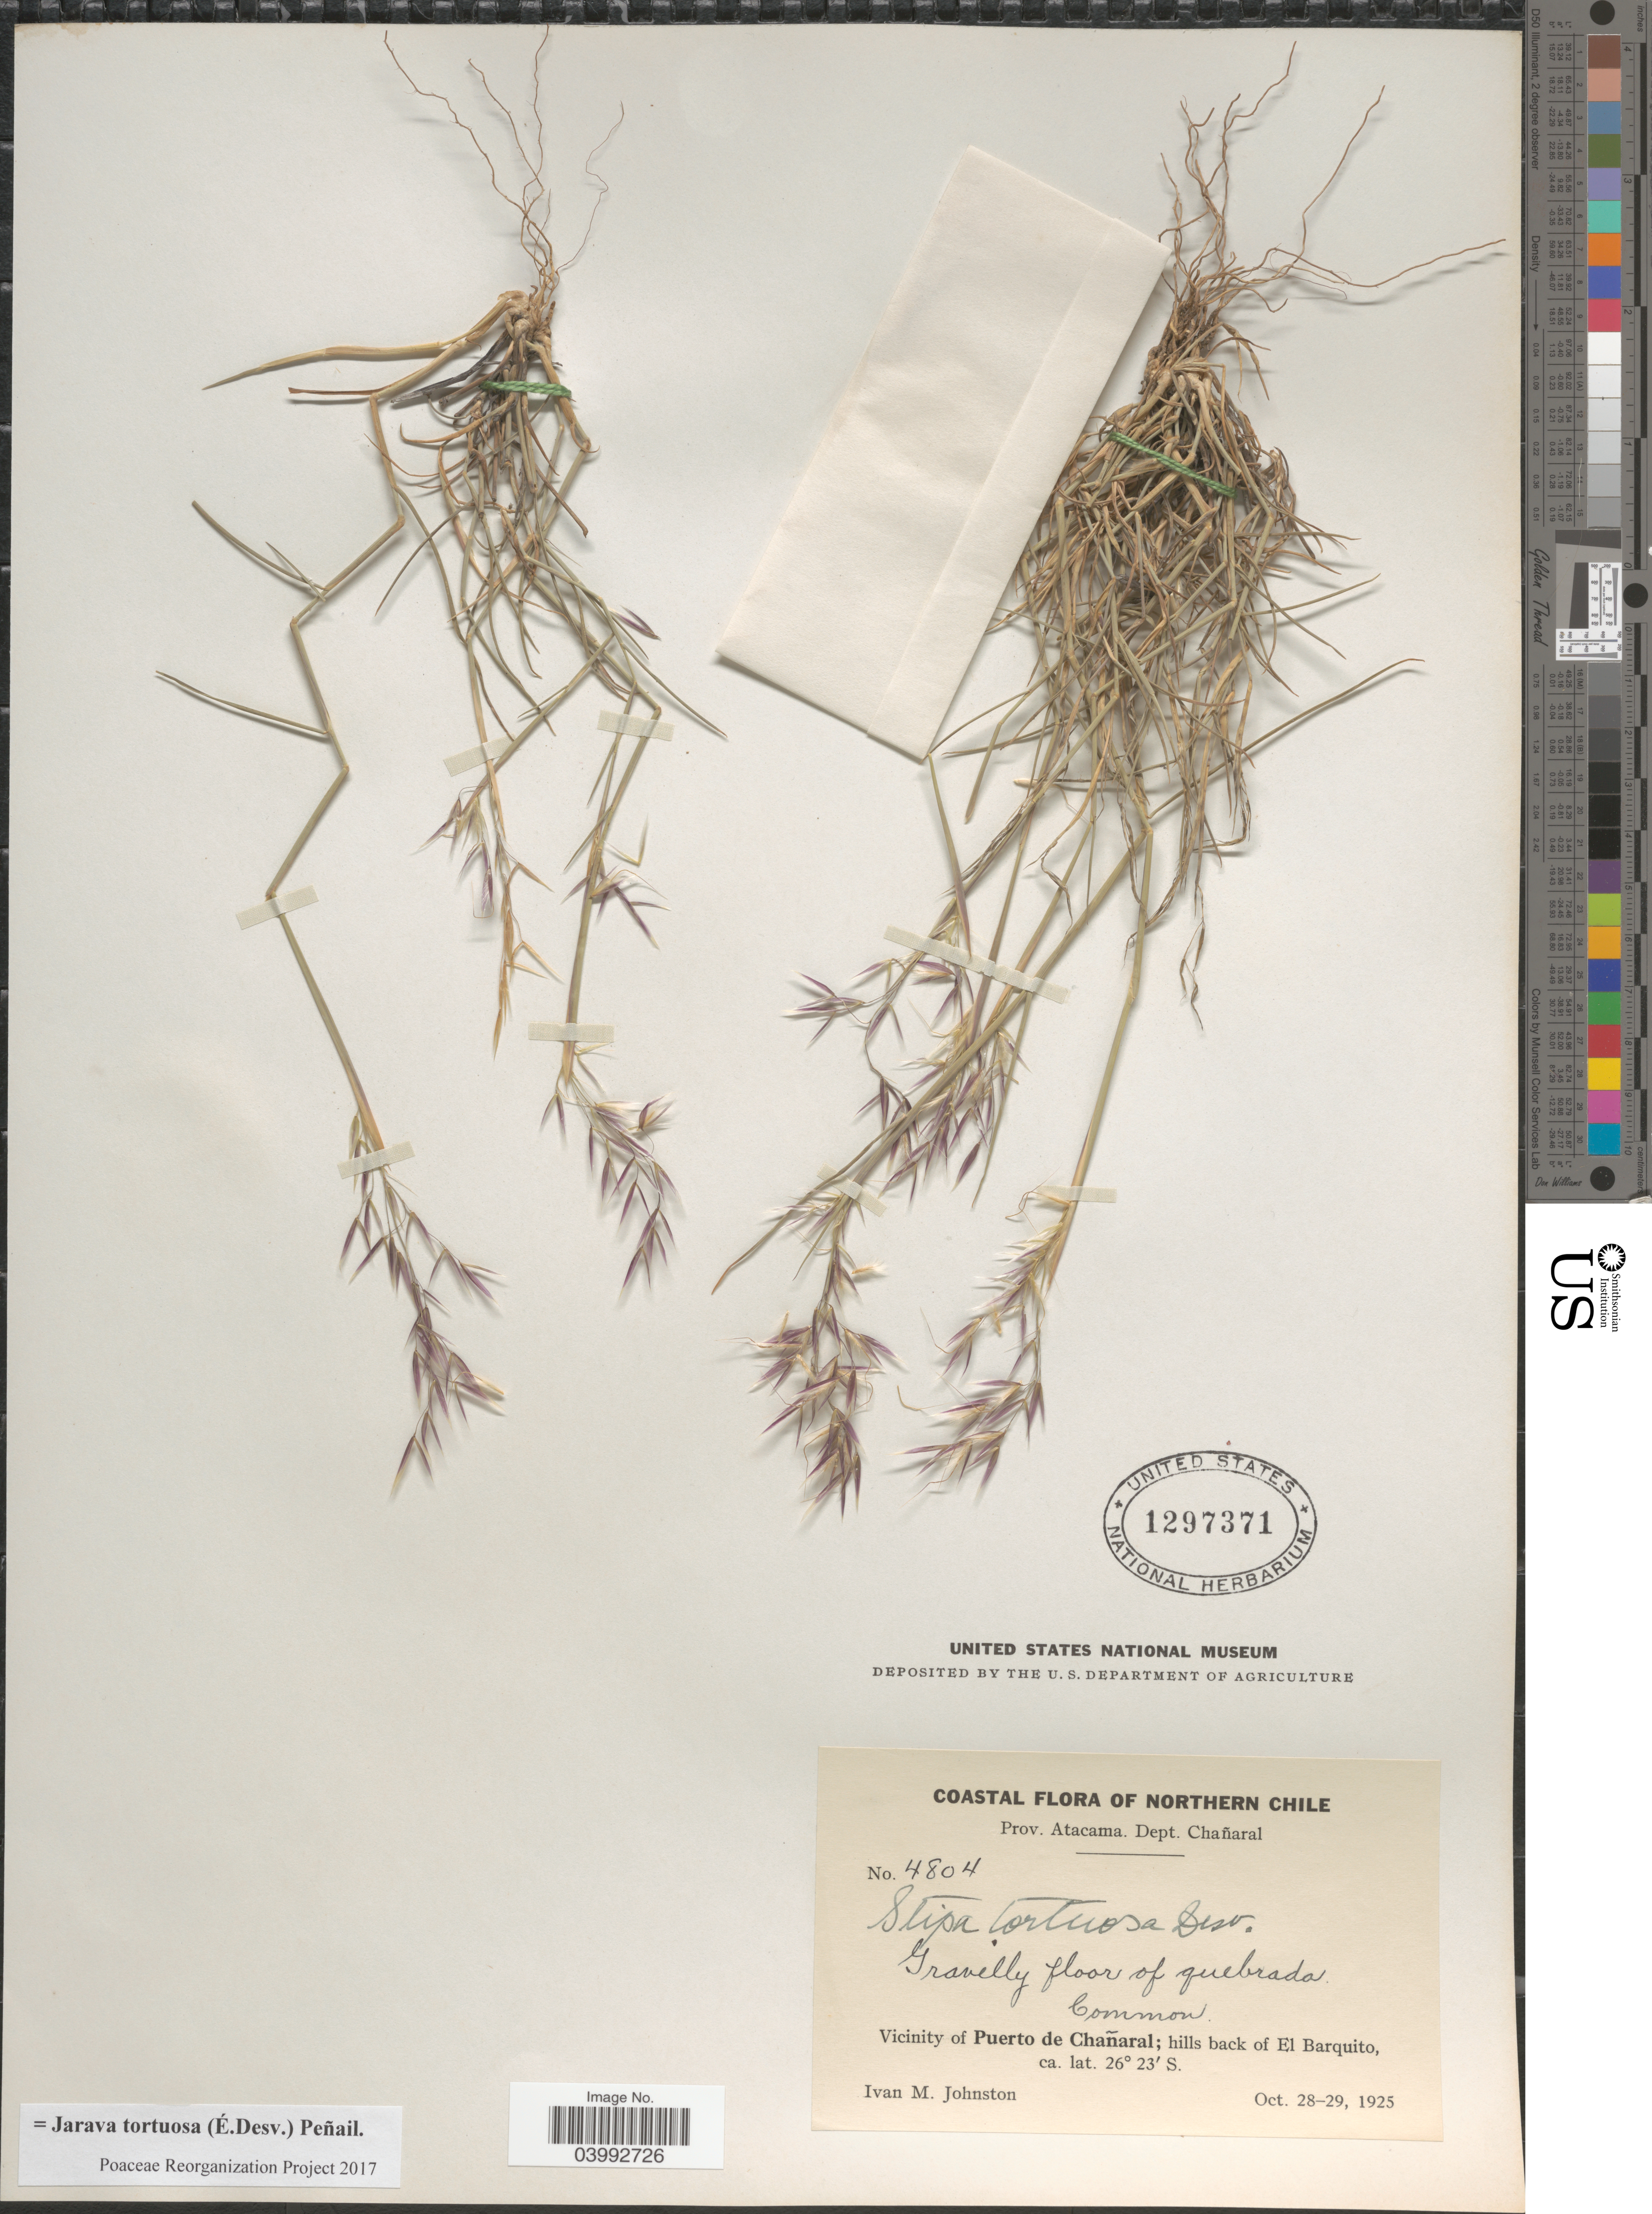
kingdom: Plantae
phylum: Tracheophyta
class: Liliopsida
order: Poales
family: Poaceae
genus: Jarava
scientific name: Jarava tortuosa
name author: (É. Desv.) Peñail.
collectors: I.M. Johnston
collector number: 4804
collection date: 1925-10-28/1925-10-29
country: Chile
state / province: Atacama (III)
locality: Coastal of Northern Chile. Dept. Chañaral. Gravelly floor of quebrada. Vicinity of Puerto de Chañaral; hills back of El Barquito.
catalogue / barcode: US 1297371